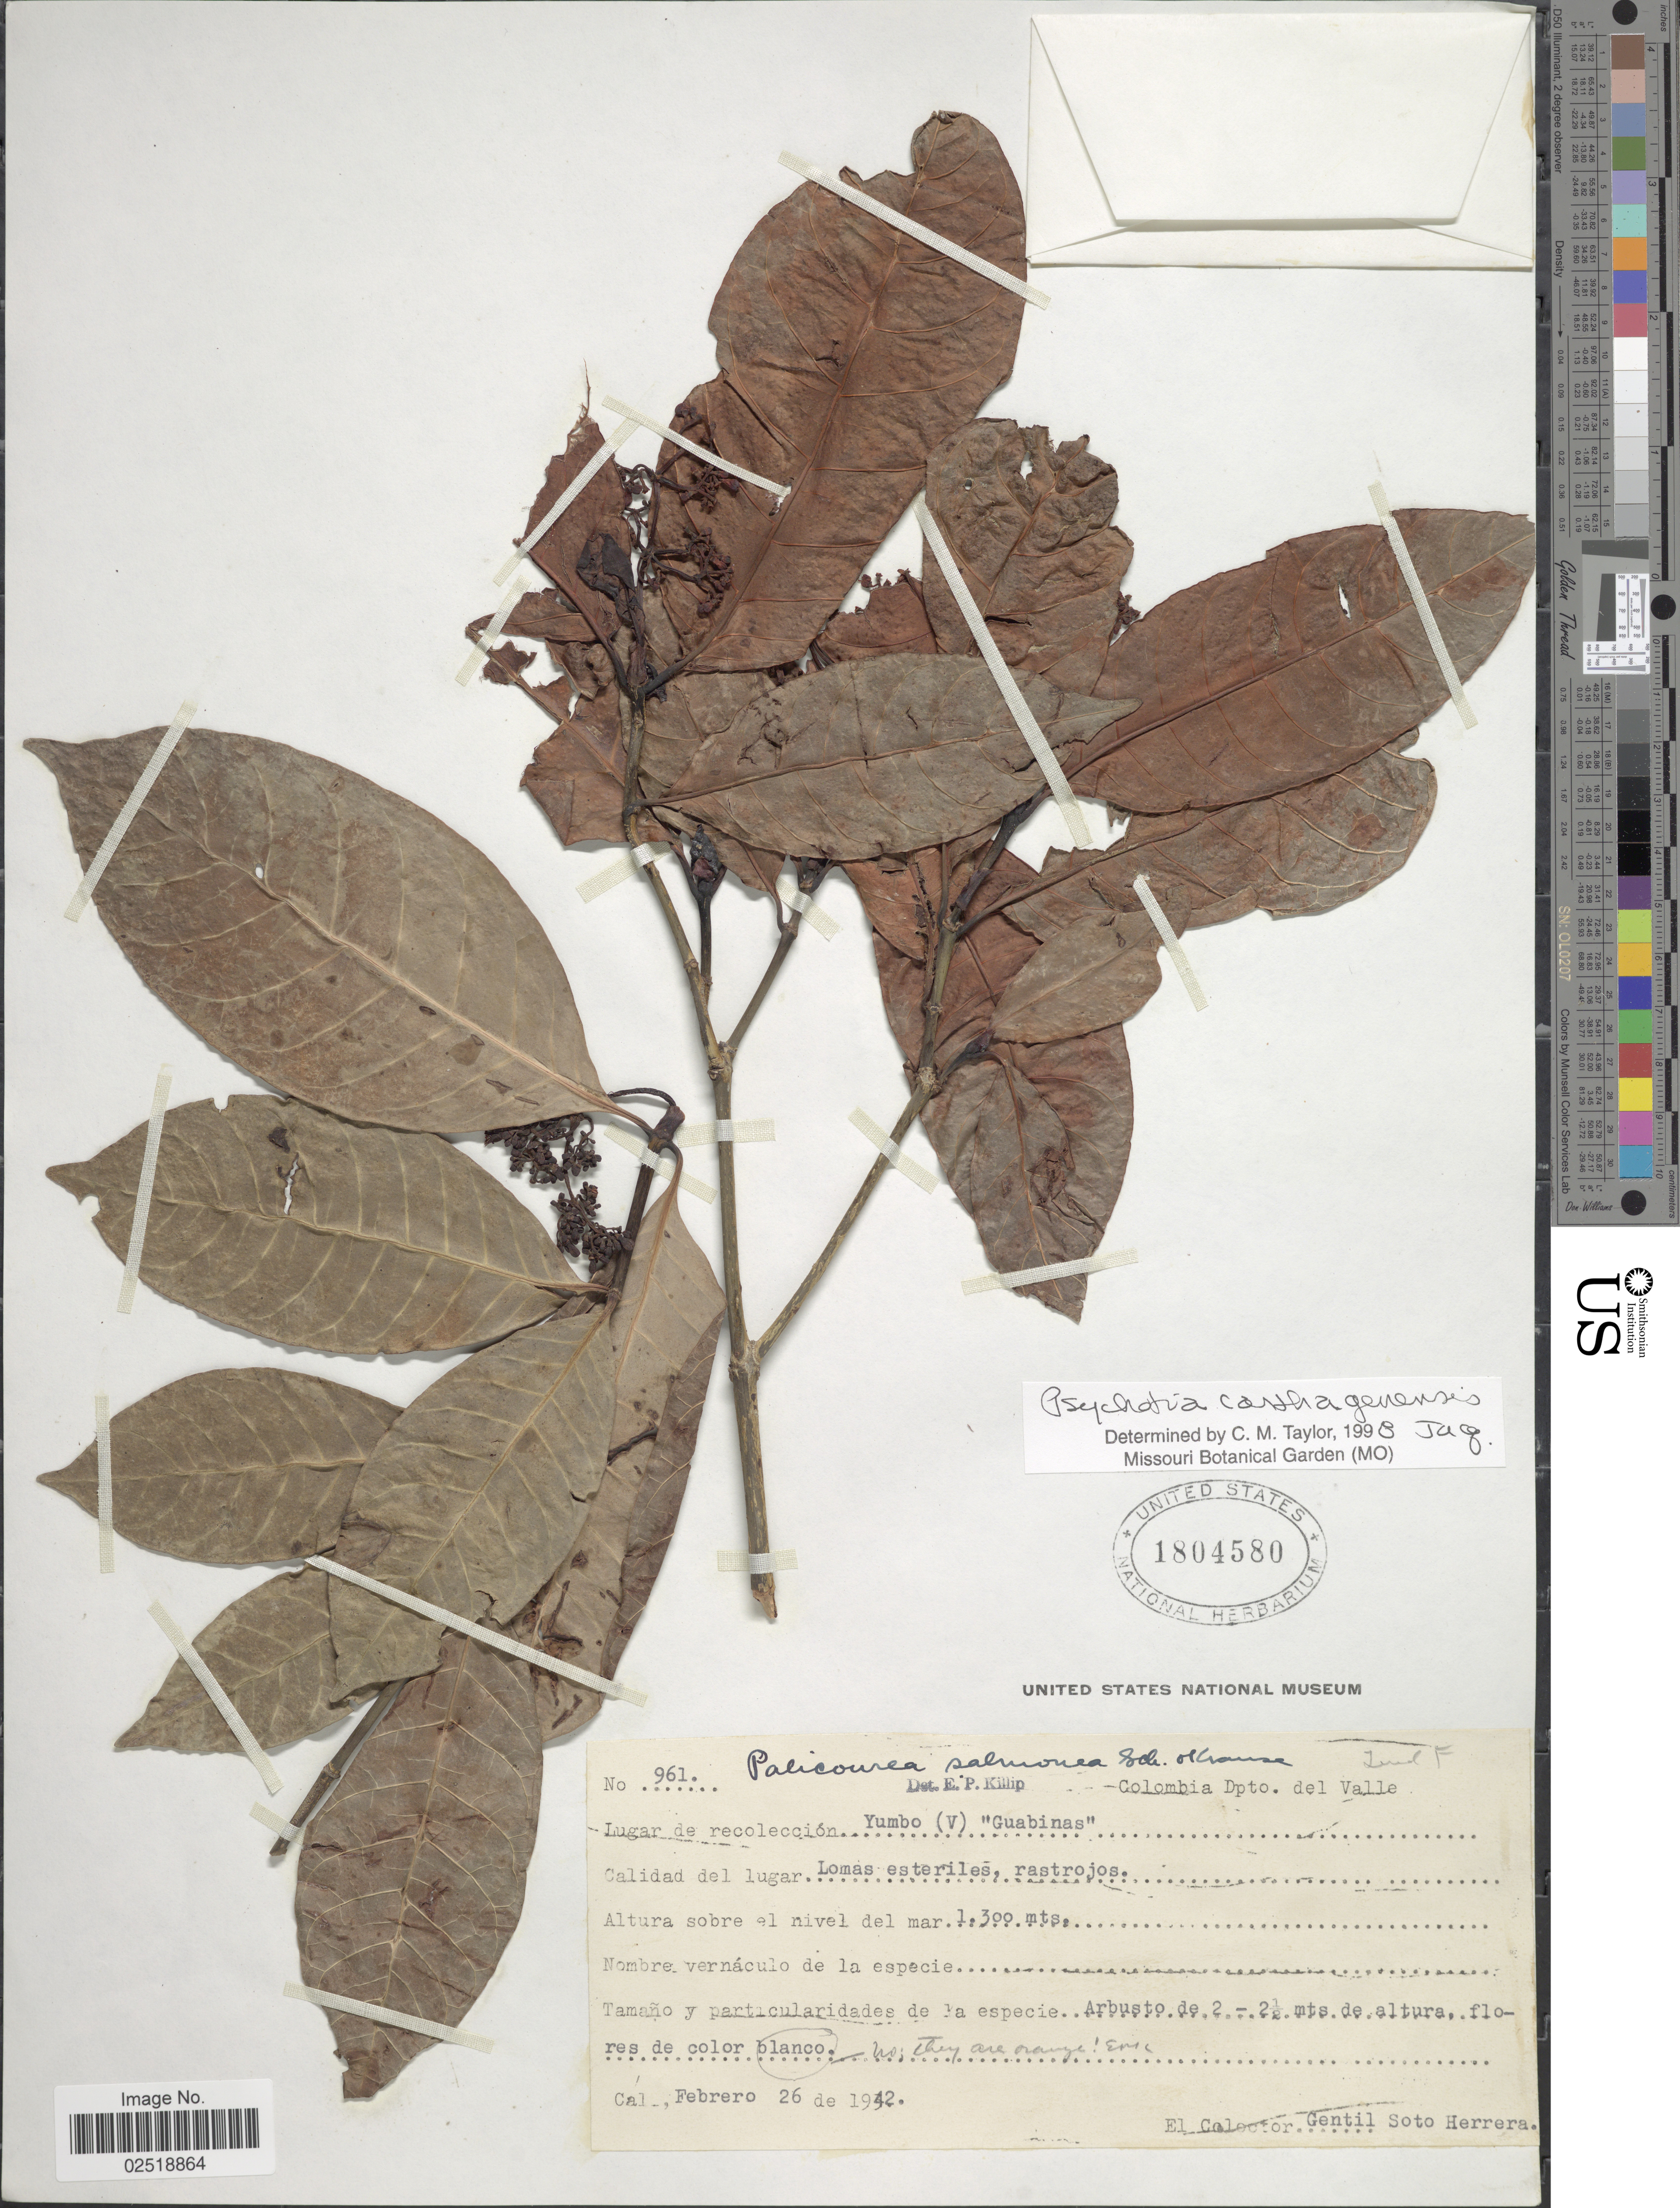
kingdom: Plantae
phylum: Tracheophyta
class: Magnoliopsida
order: Gentianales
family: Rubiaceae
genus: Psychotria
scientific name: Psychotria carthagenensis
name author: Jacq.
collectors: G. Soto Herrera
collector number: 961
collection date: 1942-02-26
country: Colombia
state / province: Valle del Cauca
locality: Dpto del Valle, Lomas esteriles, rastrojos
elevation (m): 1300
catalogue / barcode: US 1804580